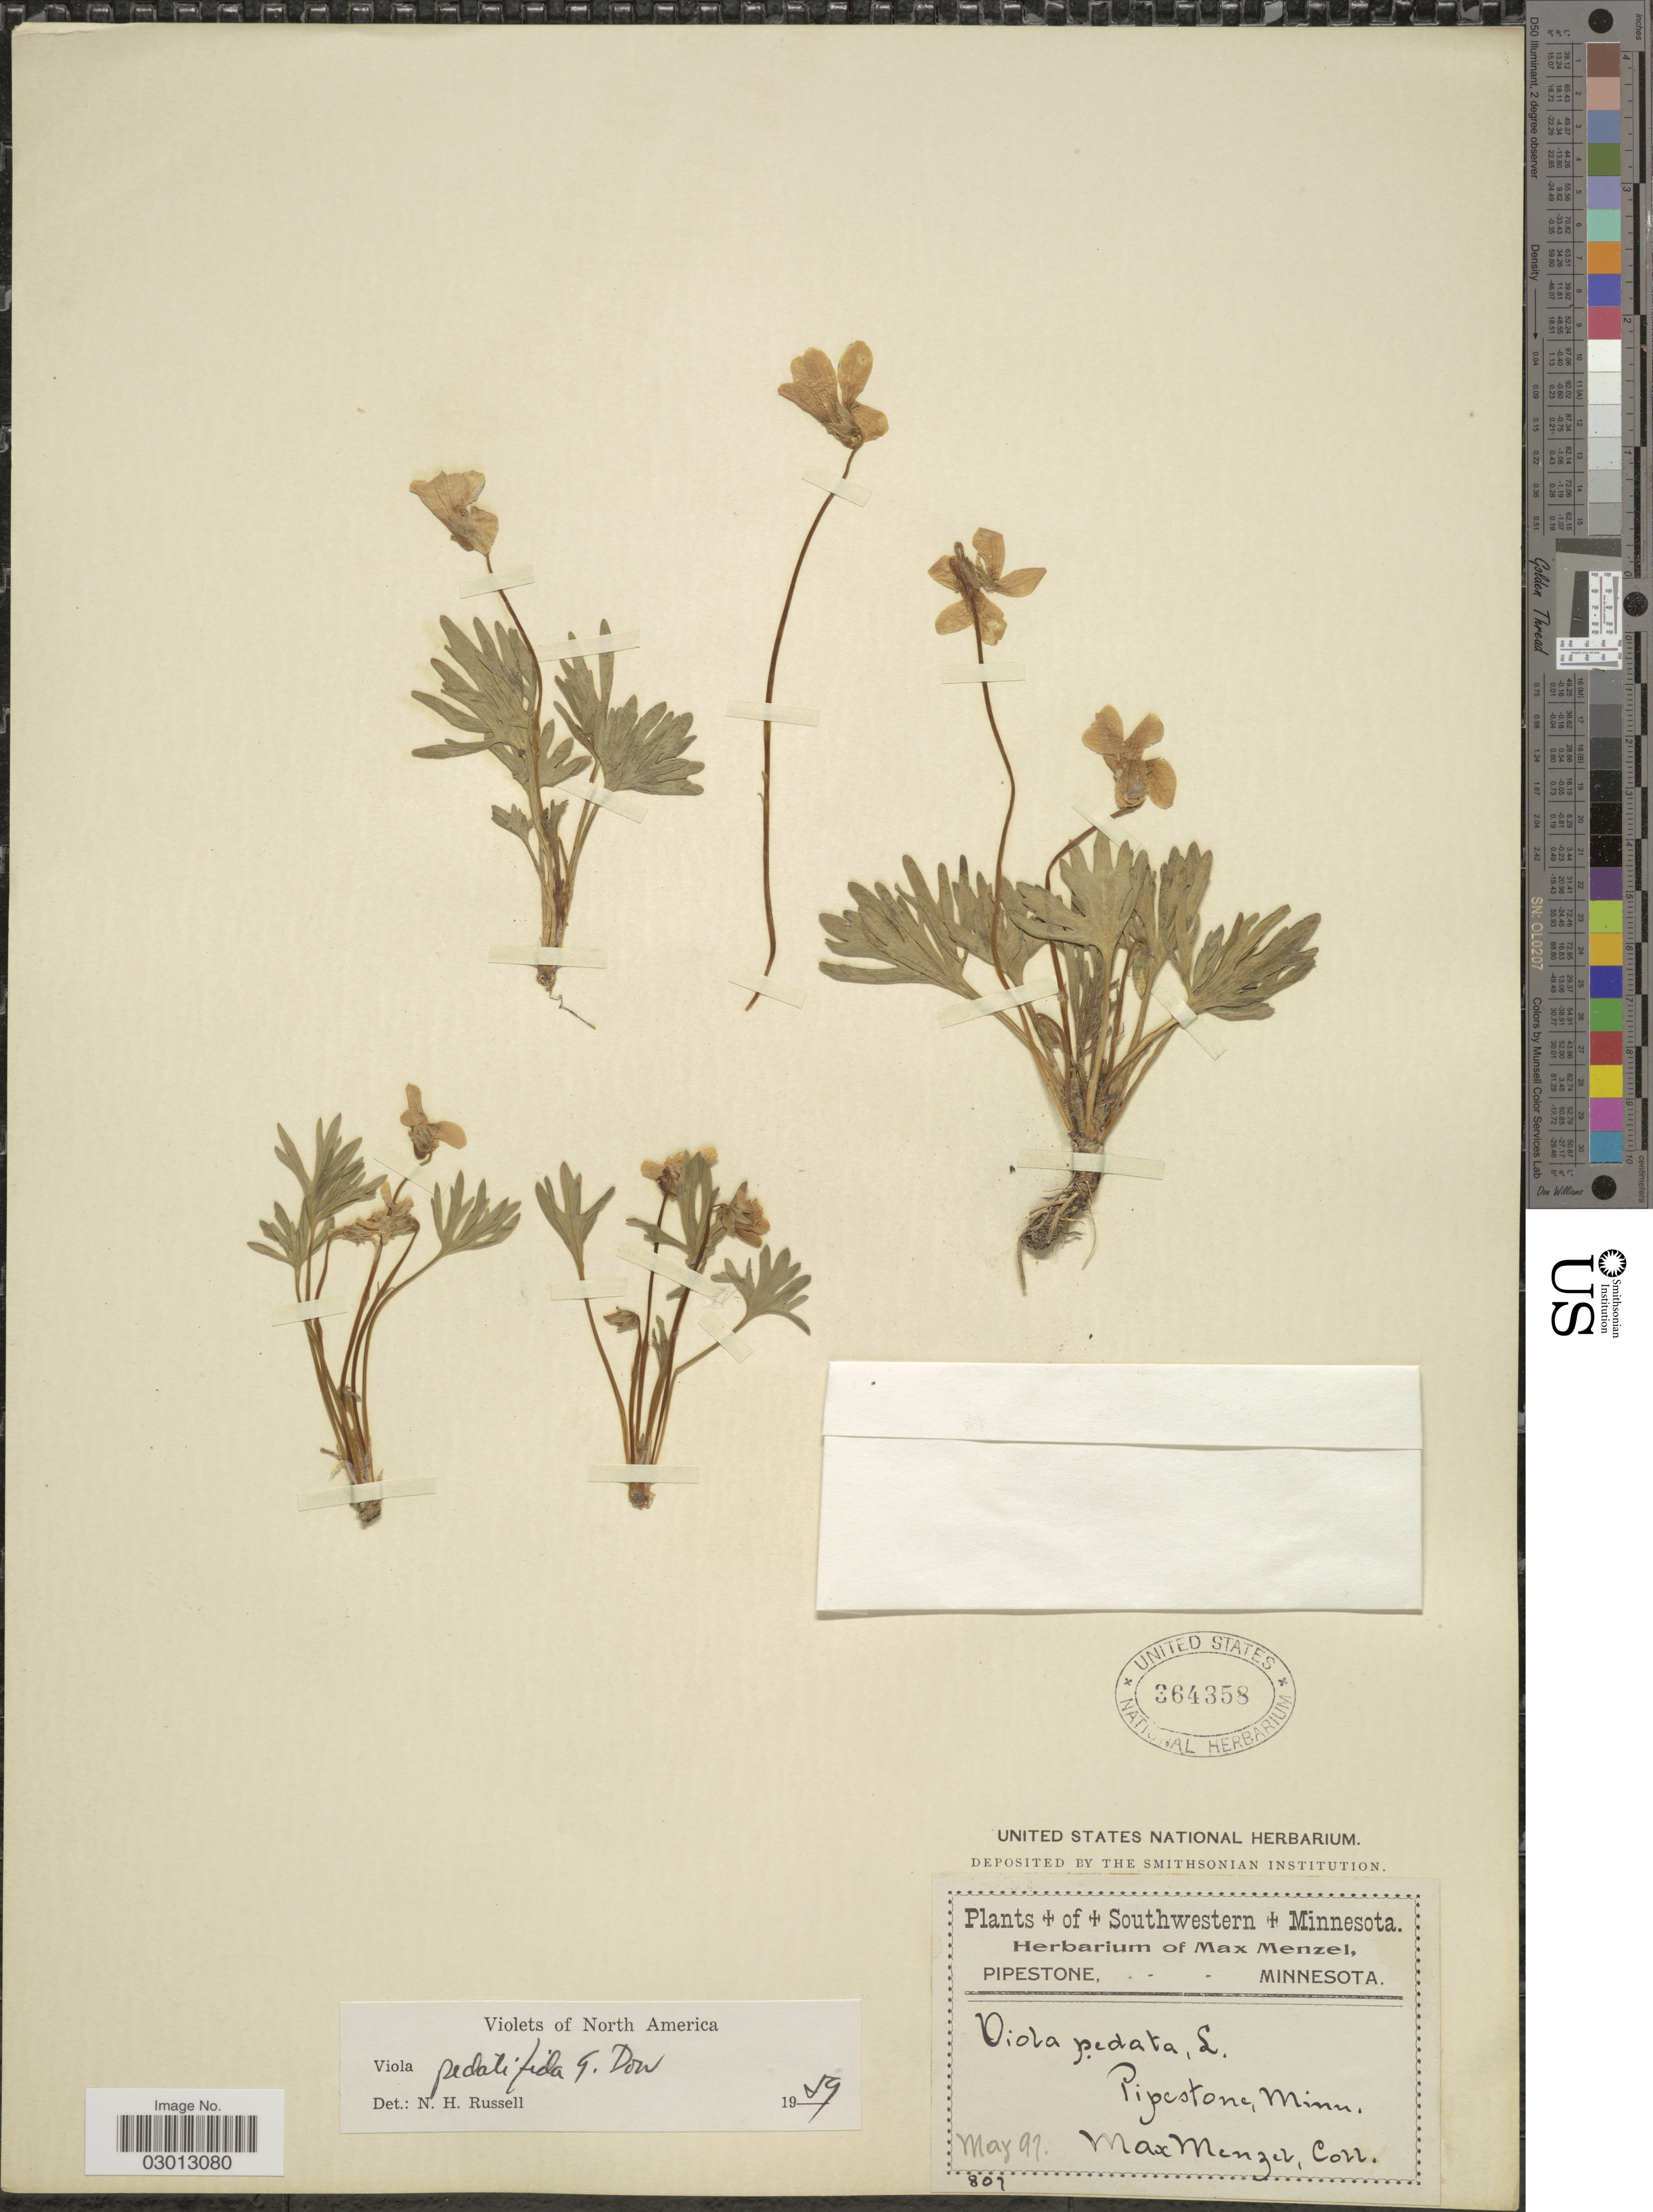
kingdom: Plantae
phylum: Tracheophyta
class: Magnoliopsida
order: Malpighiales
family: Violaceae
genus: Viola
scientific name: Viola pedatifida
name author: G. Don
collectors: M. Menzel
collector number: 802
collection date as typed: Transcribed d/m/y: /5/92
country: United States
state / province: Minnesota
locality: Southwestern Minnesota. Pipestone.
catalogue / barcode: US 364358